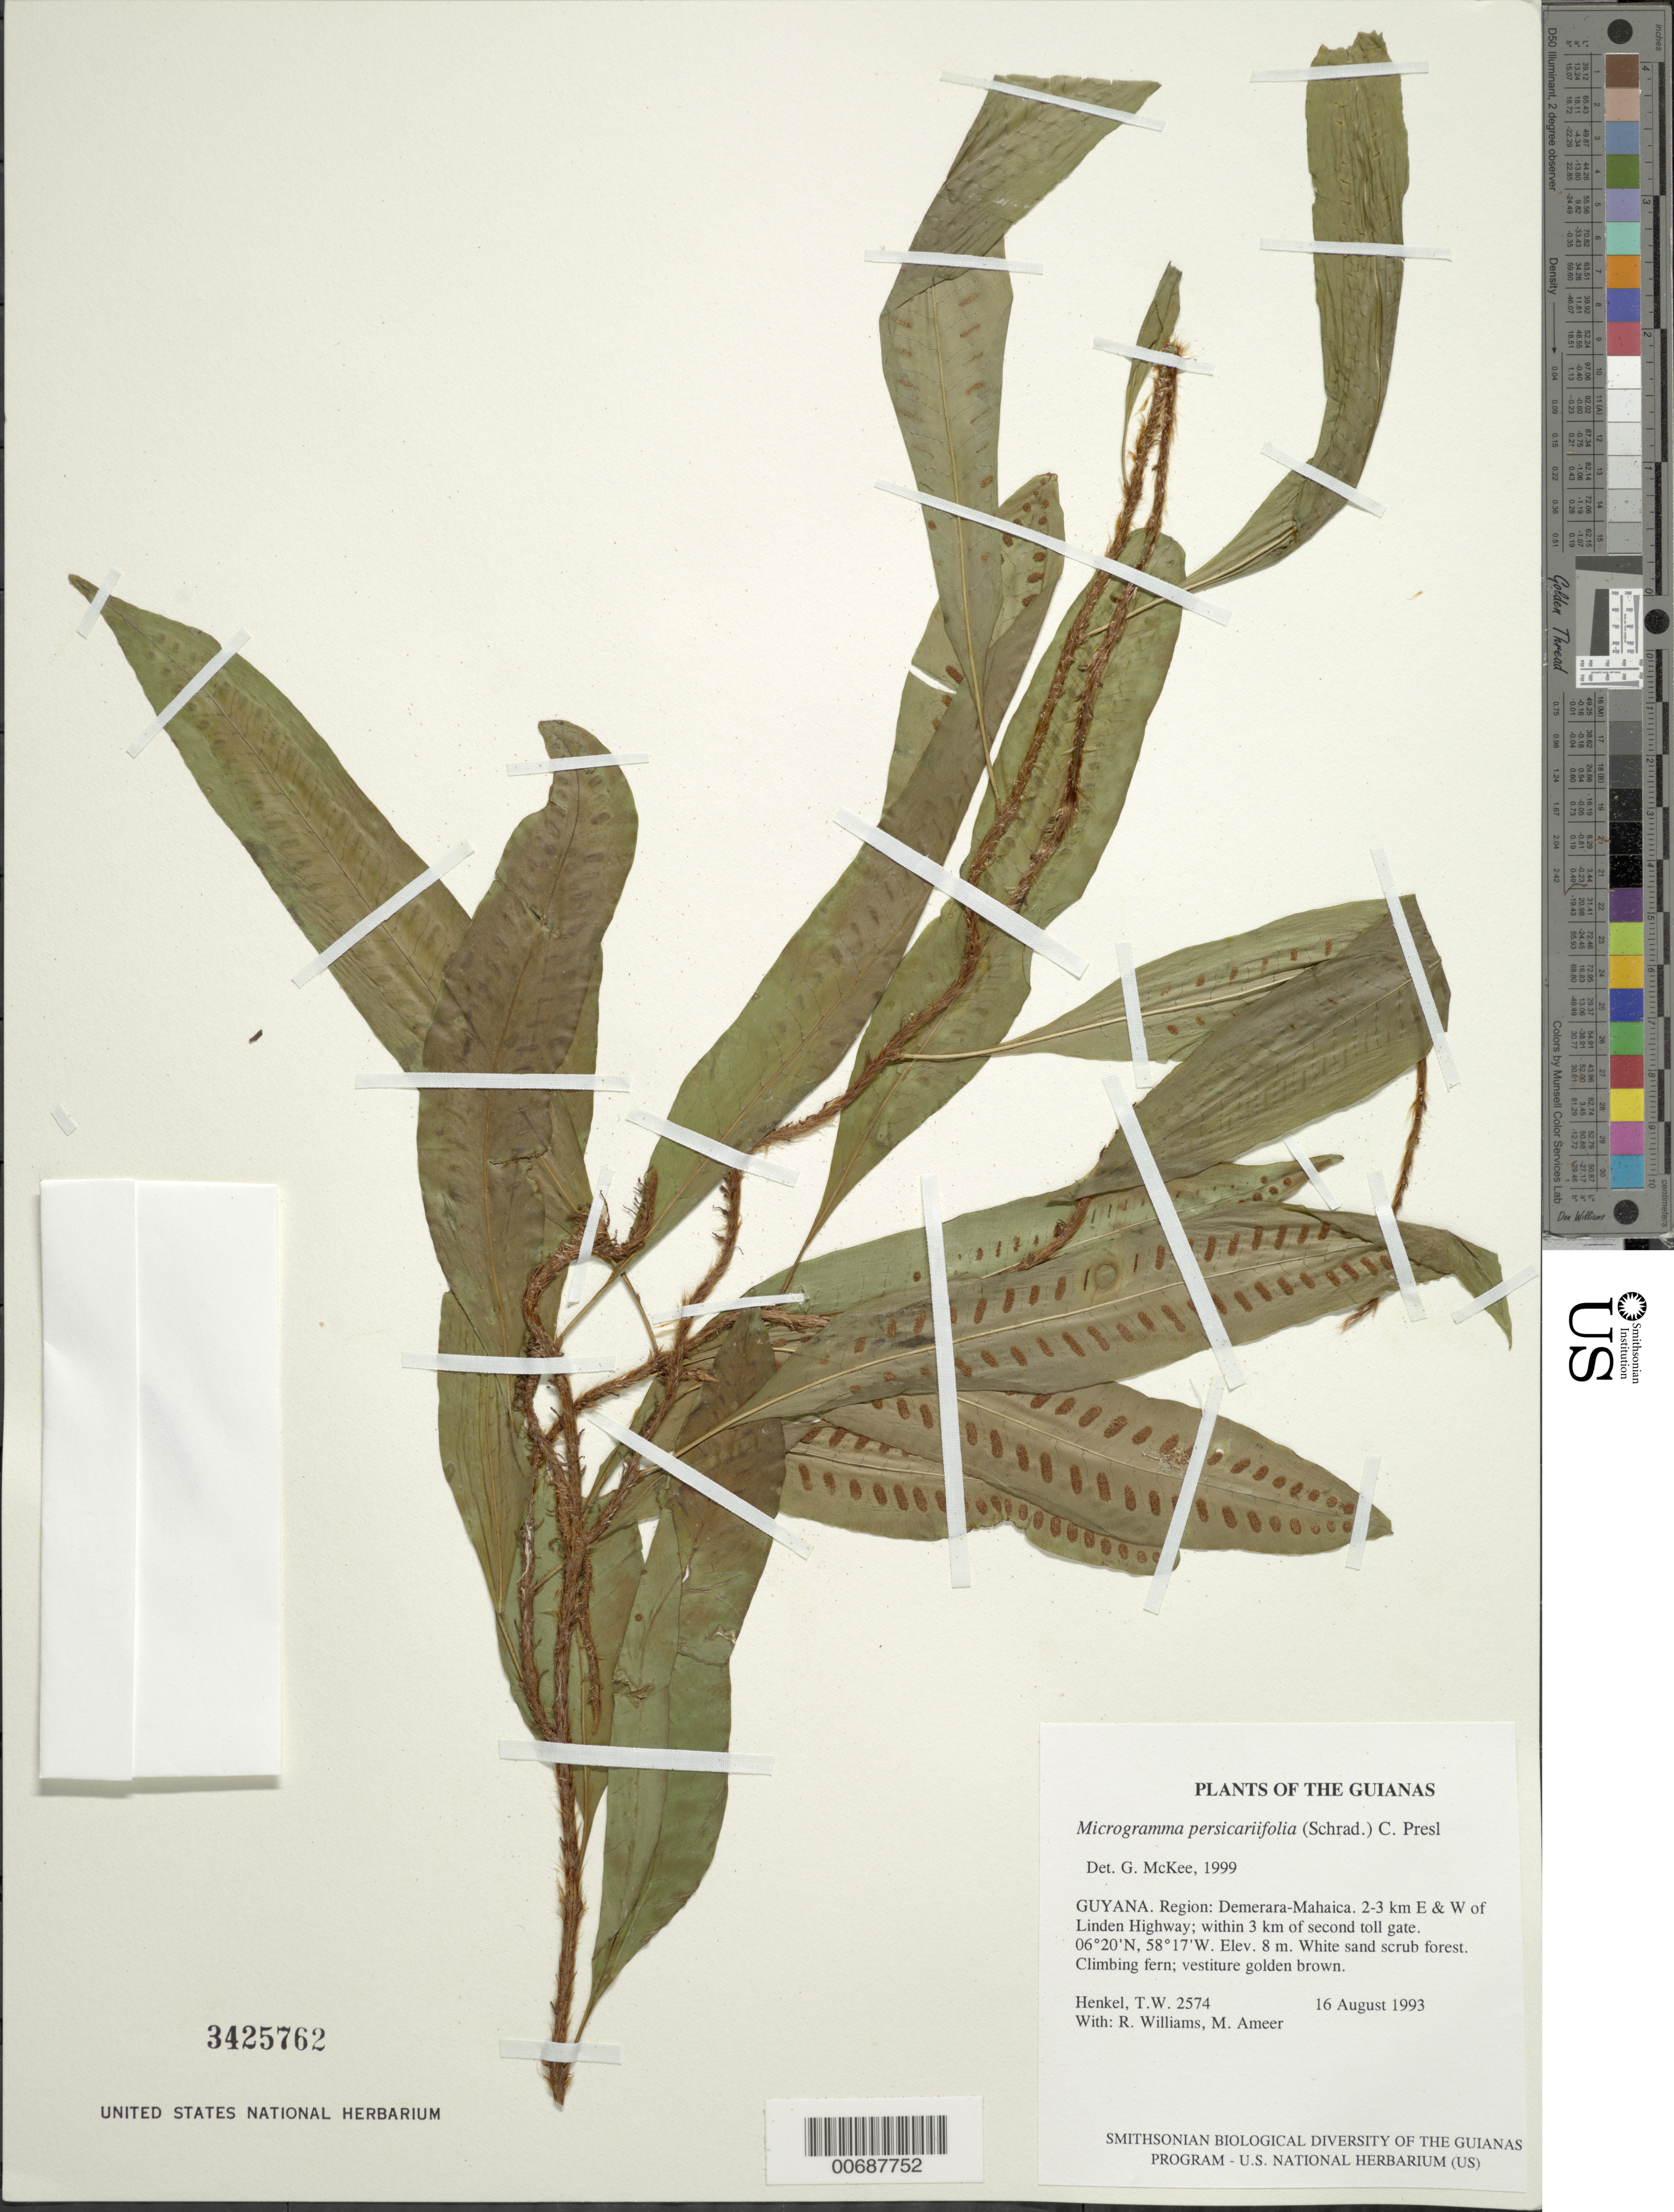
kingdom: Plantae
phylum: Tracheophyta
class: Polypodiopsida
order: Polypodiales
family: Polypodiaceae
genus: Microgramma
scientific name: Microgramma persicariifolia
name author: (Schrad.) C. Presl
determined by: McKee, G. S., (US), NMNH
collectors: T. Henkel, R. Williams & M. Ameer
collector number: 2574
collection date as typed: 16 August 1993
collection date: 1993-08-16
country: Guyana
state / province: Demerara-Mahaica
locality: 2-3 km E & W of Linden Highway; within 3 km of second toll gate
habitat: White sand scrub forest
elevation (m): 8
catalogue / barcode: US 3425762